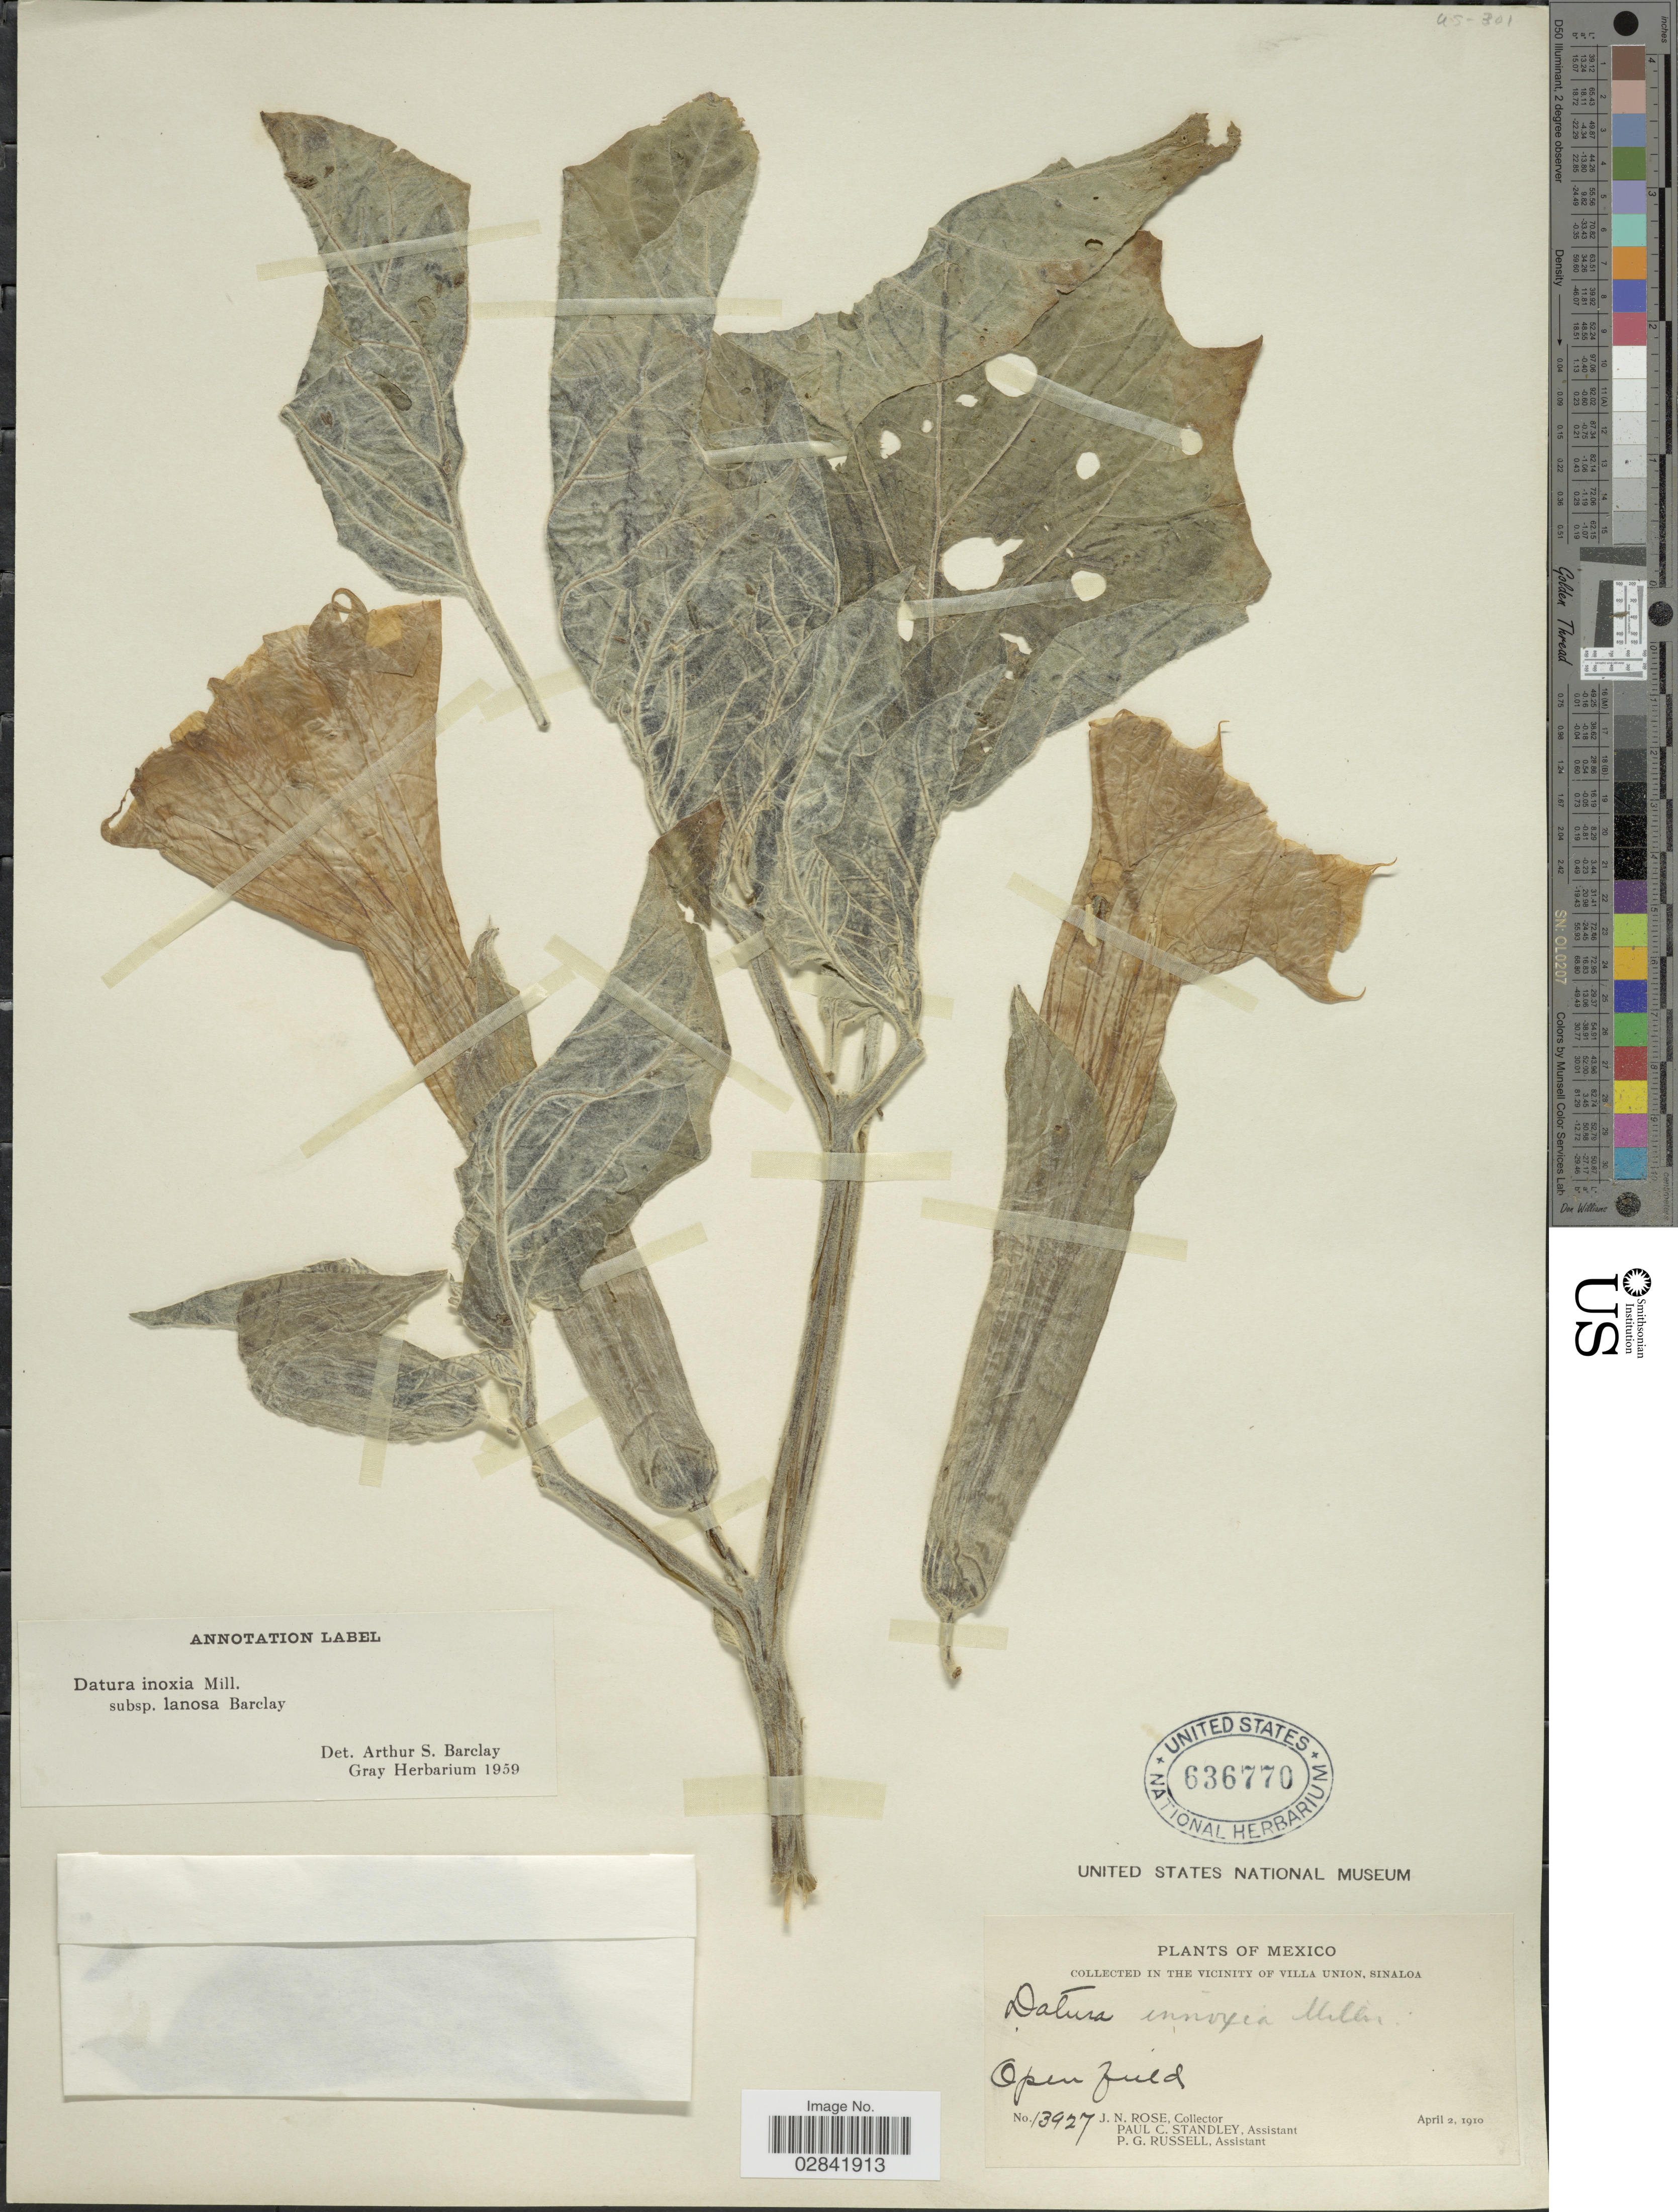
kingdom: Plantae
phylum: Tracheophyta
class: Magnoliopsida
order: Solanales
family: Solanaceae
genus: Datura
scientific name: Datura innoxia subsp. lanosa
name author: A.S. Barclay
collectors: J. N. Rose, P. C. Standley & P. G. Russell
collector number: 13927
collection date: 1910-04-02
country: Mexico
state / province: Sinaloa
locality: Vicinity of Villa Union. Open field.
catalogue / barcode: US 636770